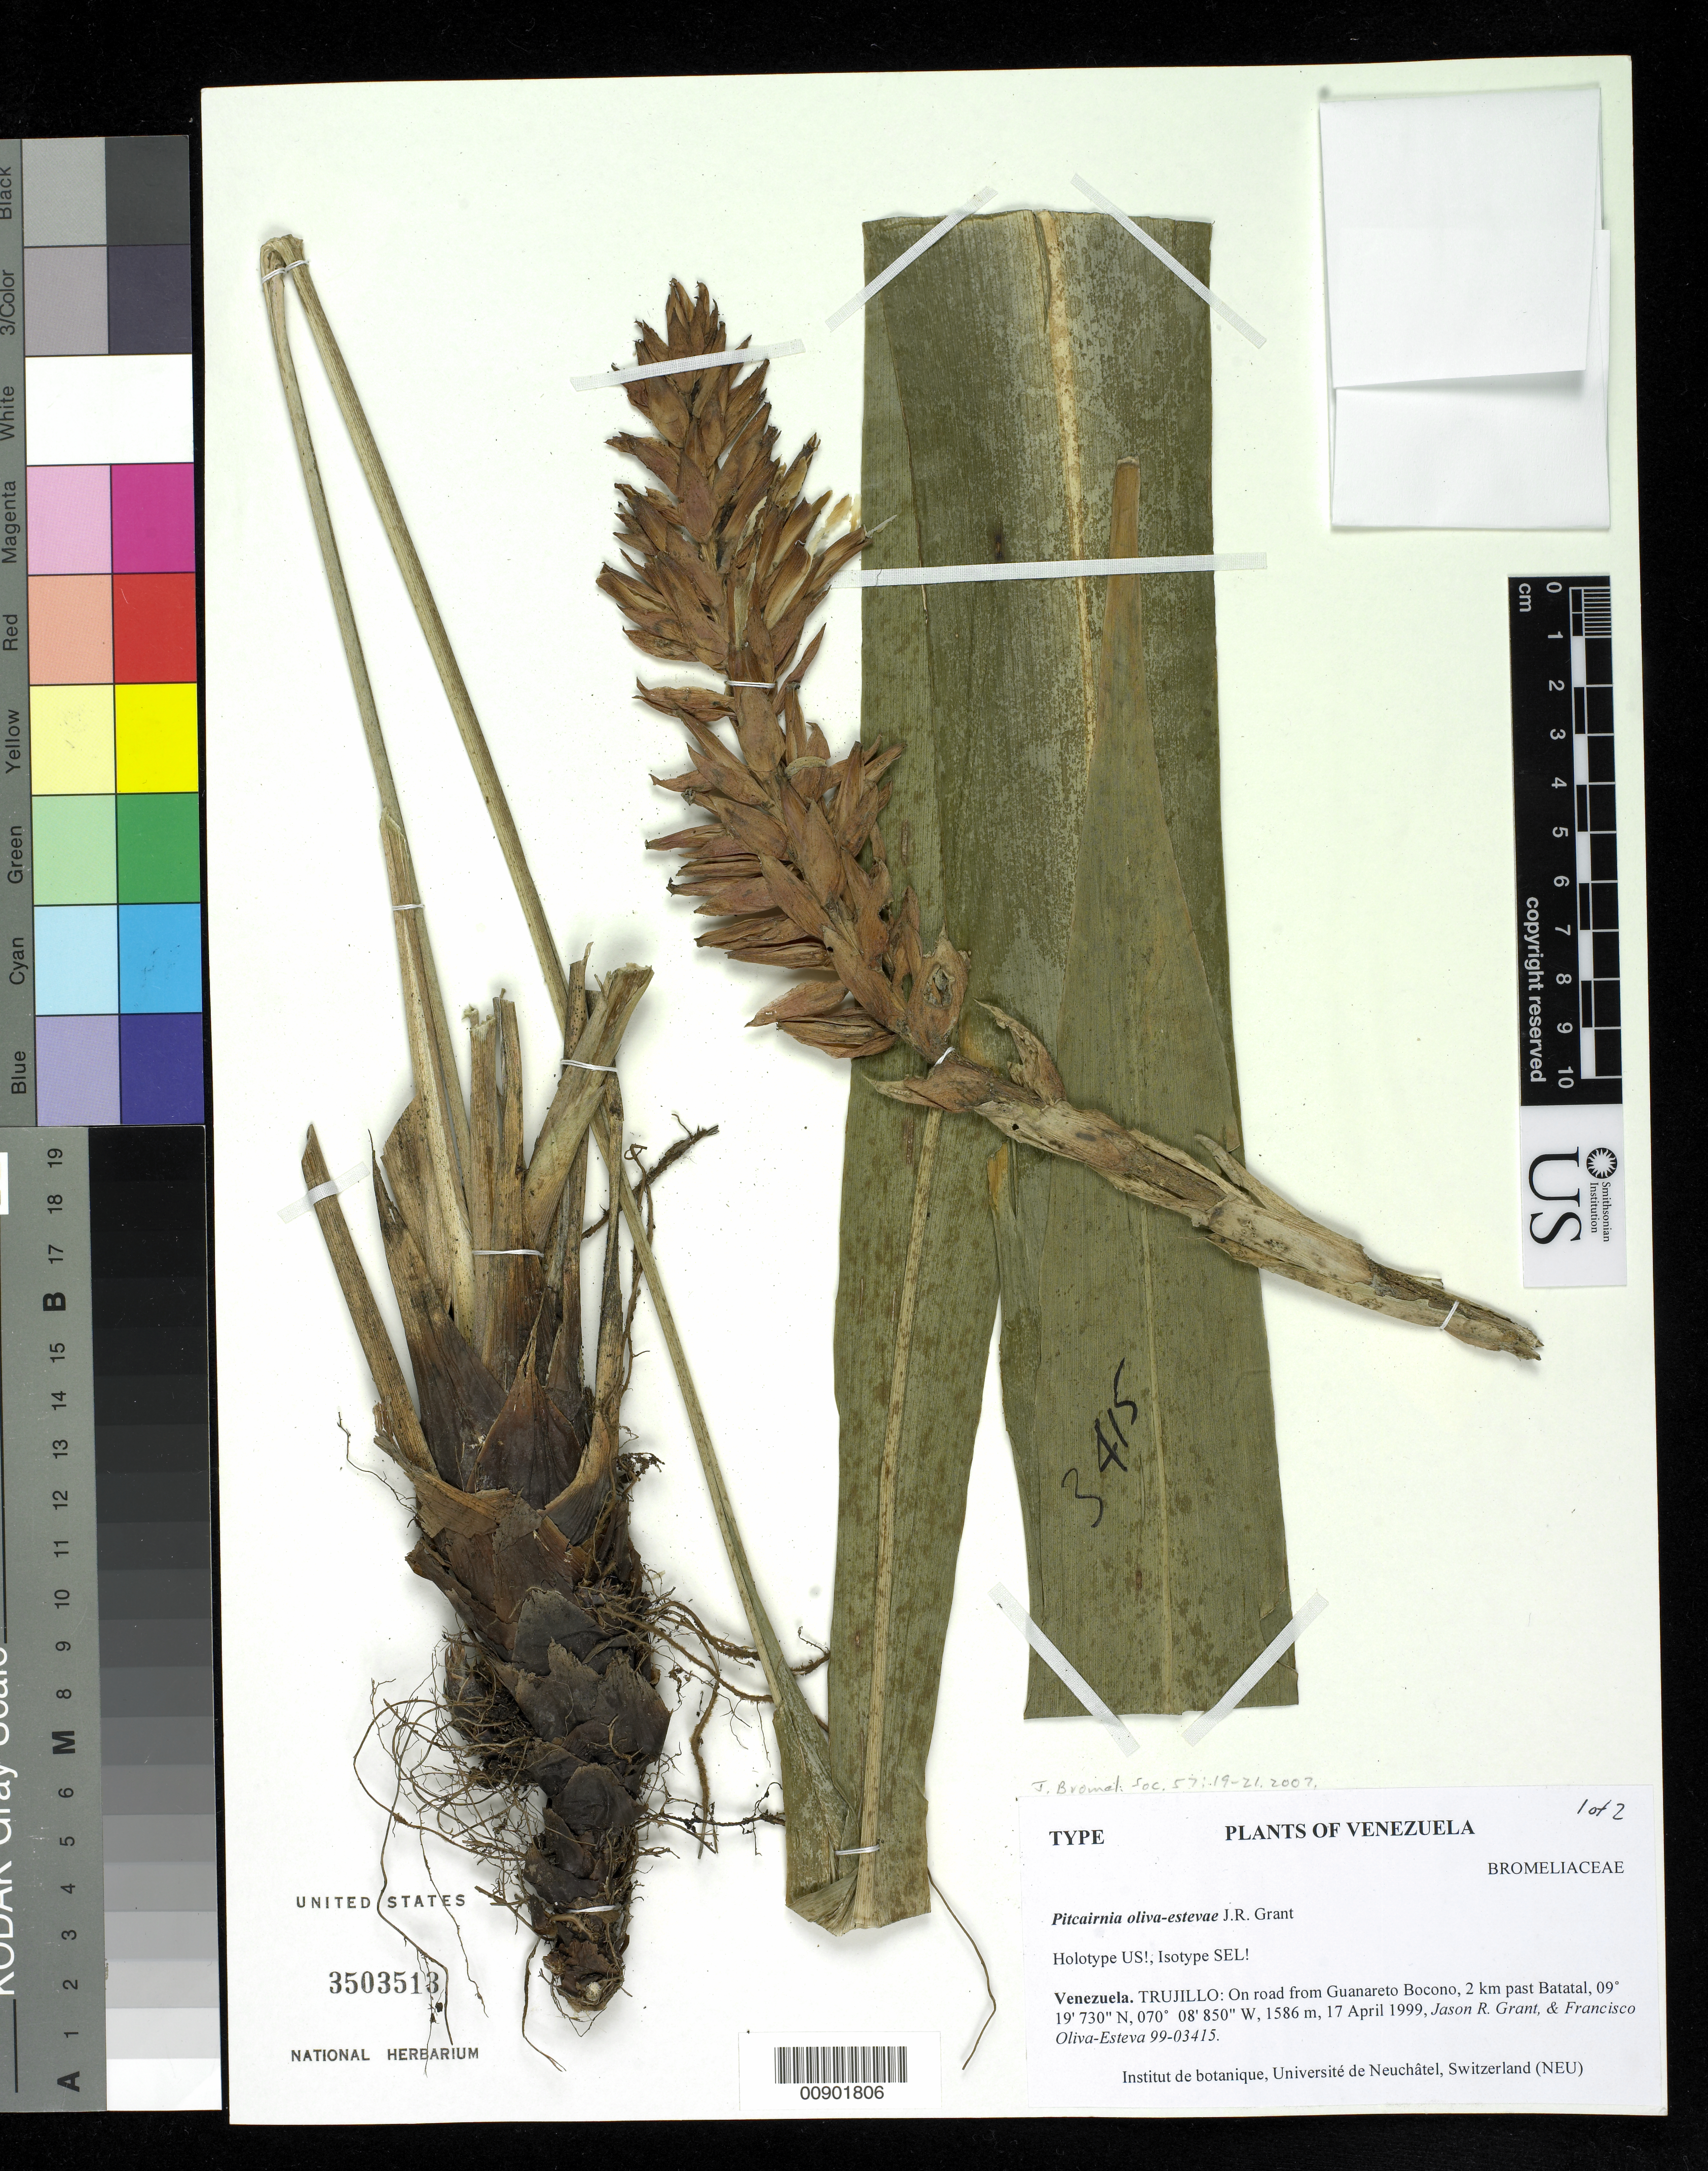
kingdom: Plantae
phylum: Tracheophyta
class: Liliopsida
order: Poales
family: Bromeliaceae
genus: Pitcairnia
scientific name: Pitcairnia oliva-estevae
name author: J.R. Grant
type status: Holotype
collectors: J. R. Grant & F. Oliva-Esteva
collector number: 99-03415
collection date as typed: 17 Apr 1999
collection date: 1999-04-17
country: Venezuela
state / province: Trujillo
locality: Trujillo: on road from Guanareto Bocono, 2 km past Batatal.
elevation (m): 1586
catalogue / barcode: US 3503513